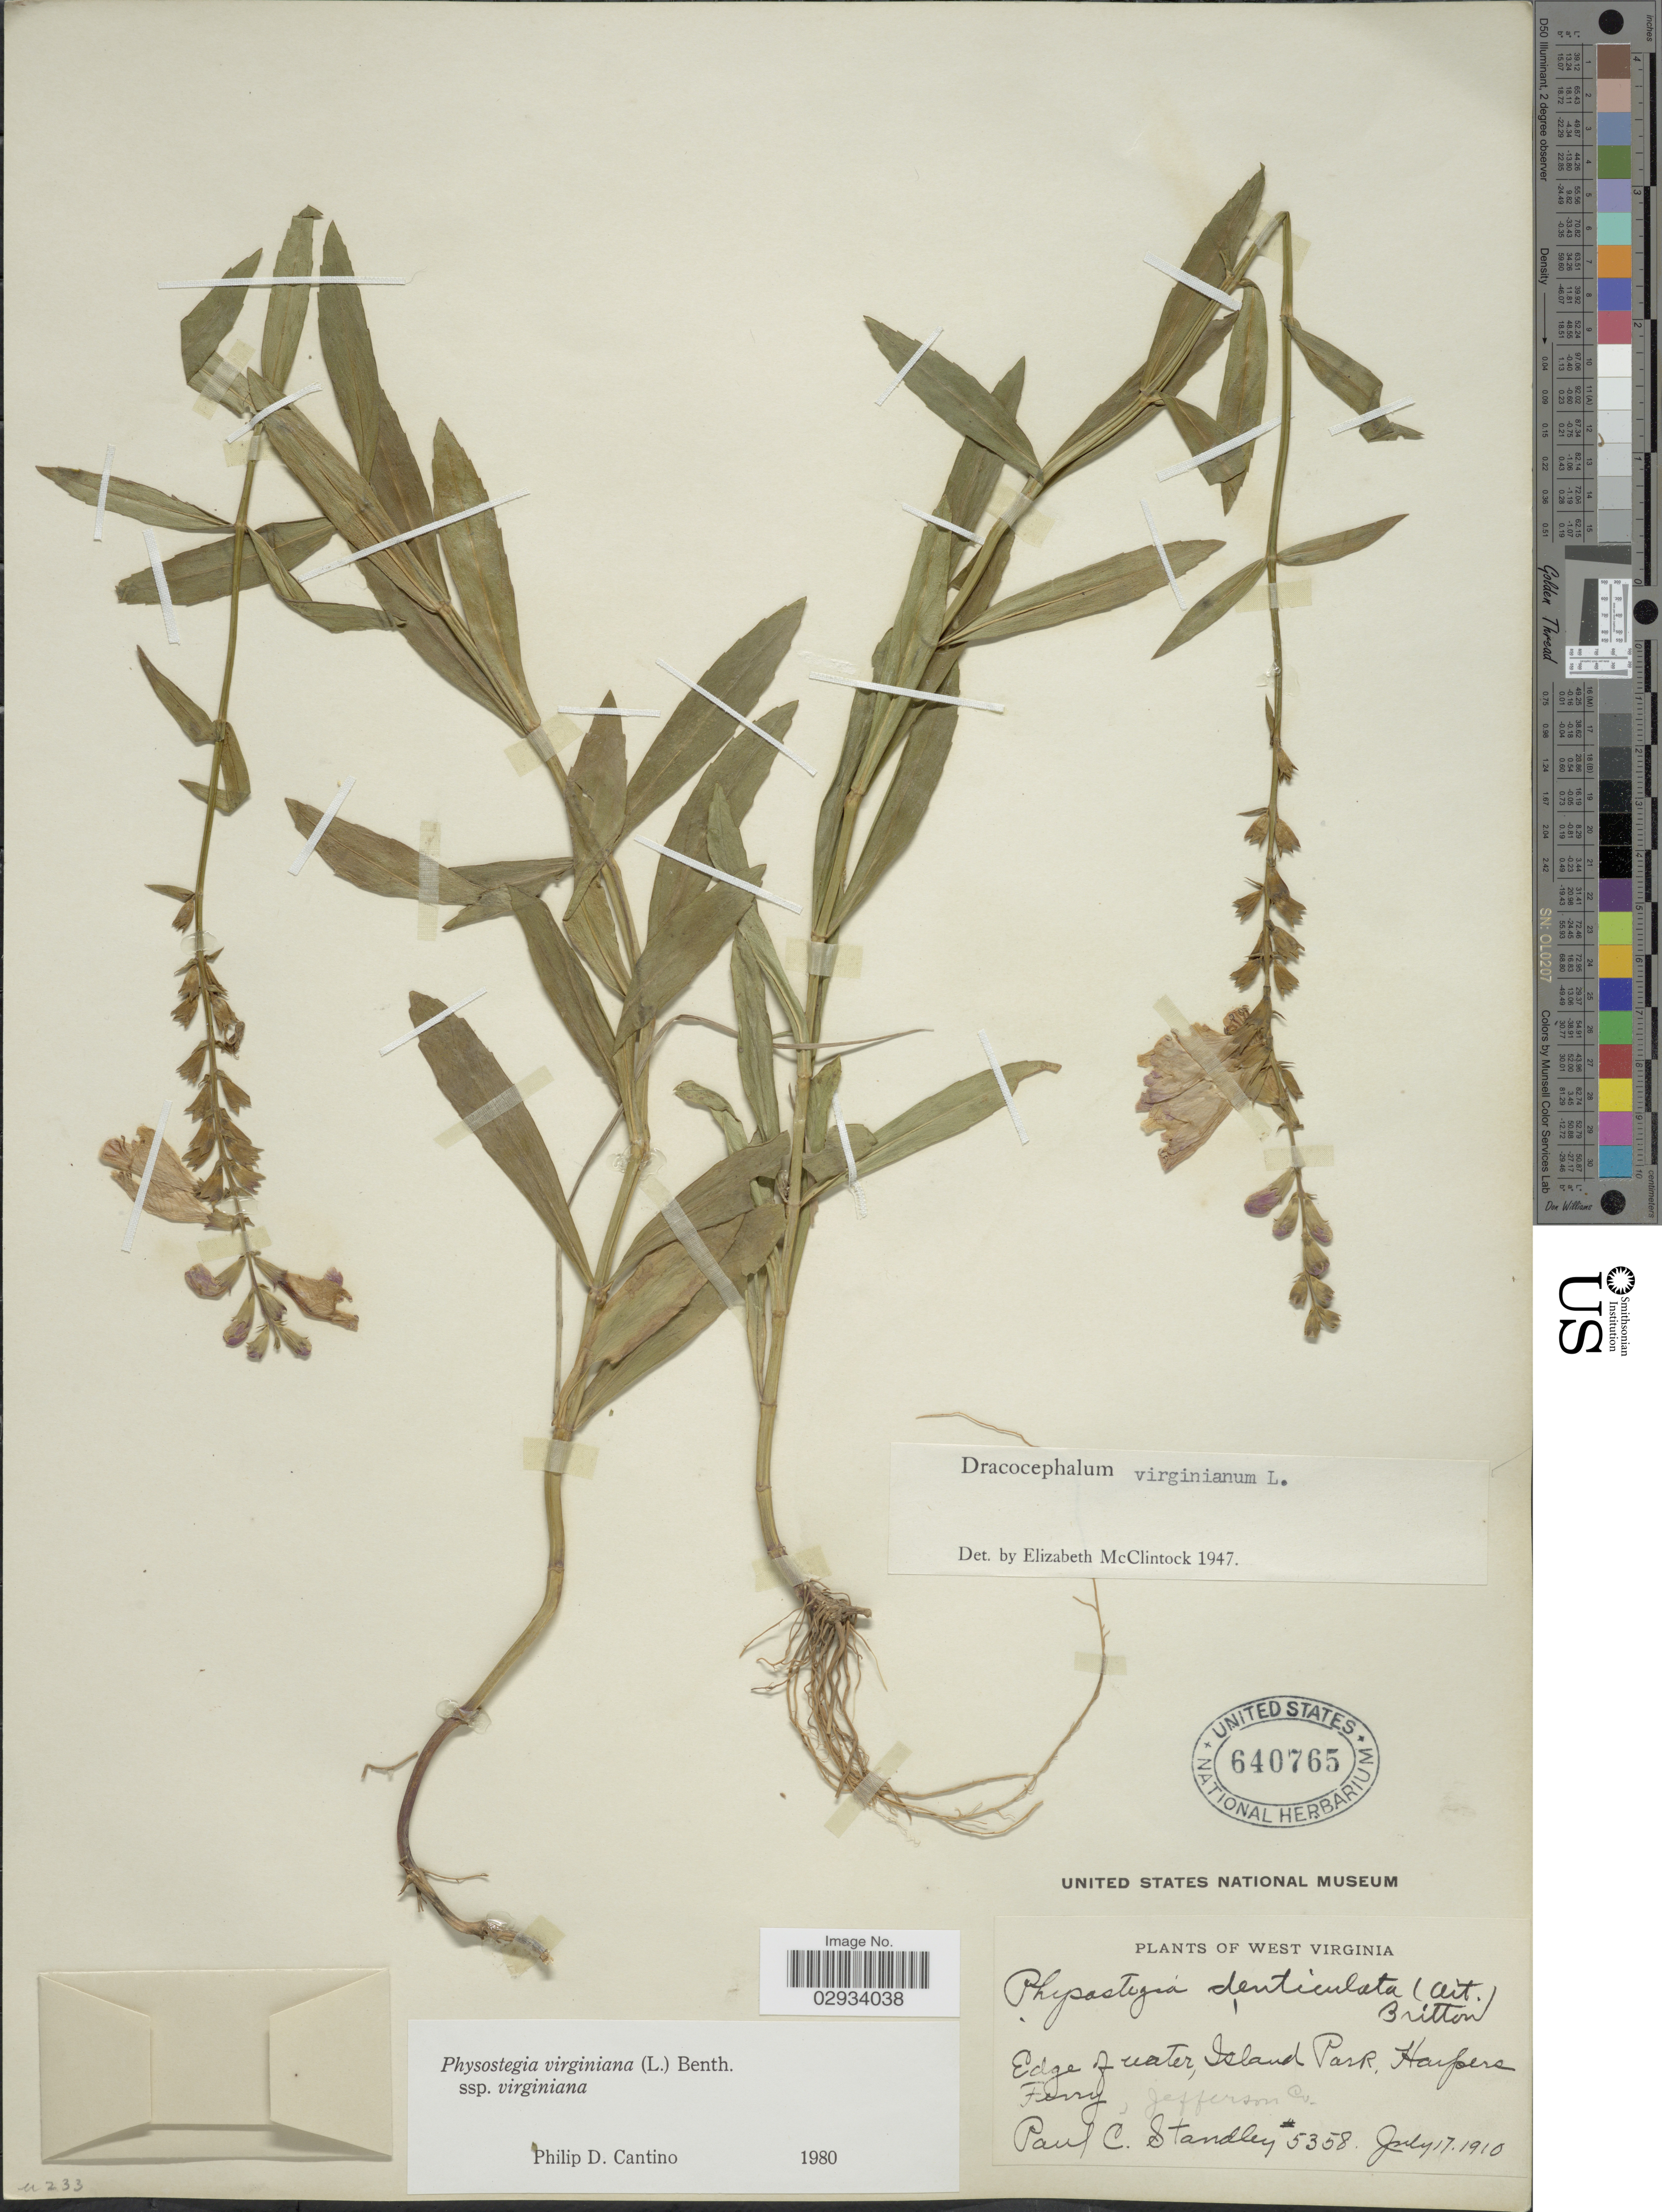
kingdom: Plantae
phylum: Tracheophyta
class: Magnoliopsida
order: Lamiales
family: Lamiaceae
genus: Physostegia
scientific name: Physostegia virginiana subsp. virginiana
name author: (L.) Benth.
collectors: P. C. Standley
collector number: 5358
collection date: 1910-07-17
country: United States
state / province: West Virginia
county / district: Jefferson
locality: Edge of water, Island Park, Harpers Ferry, Jefferson Co.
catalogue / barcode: US 640765